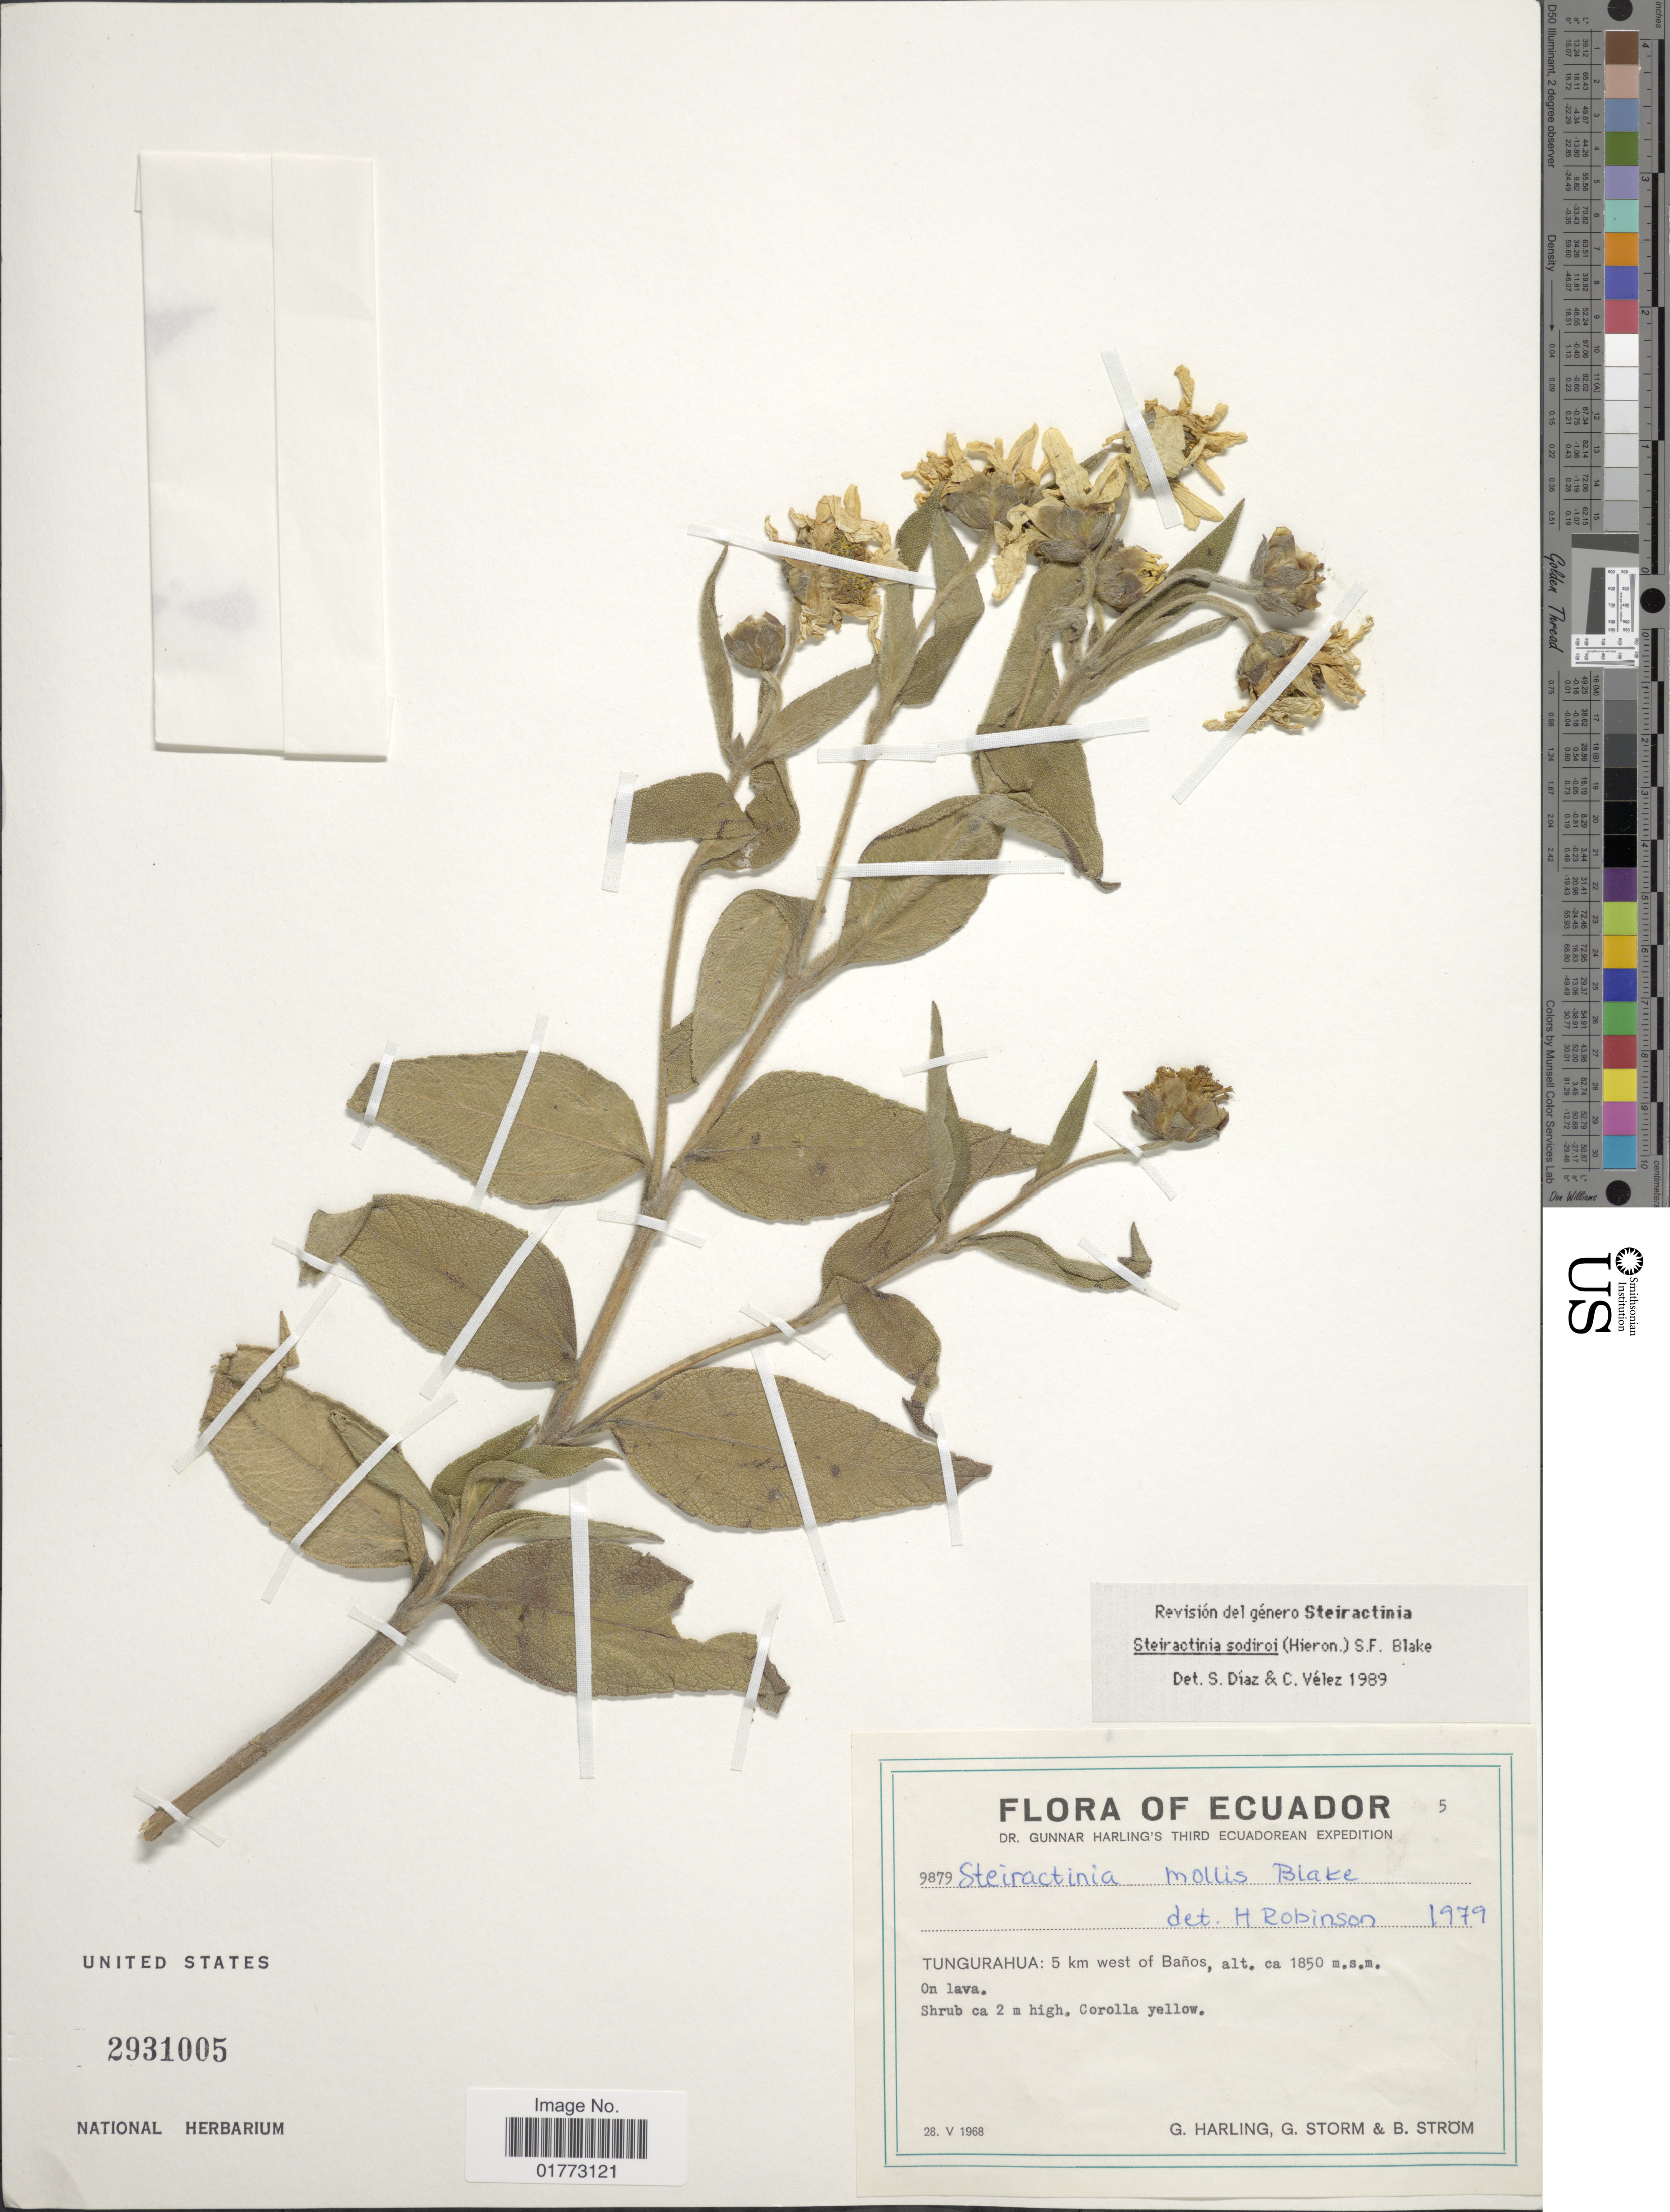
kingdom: Plantae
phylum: Tracheophyta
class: Magnoliopsida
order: Asterales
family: Asteraceae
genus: Steiractinia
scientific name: Steiractinia sodiroi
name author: (Hieron. ex Sodiro) S.F. Blake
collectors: G. Harling & G. Storm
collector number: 5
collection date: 1968-05-28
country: Ecuador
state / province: Tungurahua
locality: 5 km west of Banos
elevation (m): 1850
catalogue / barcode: US 2931005